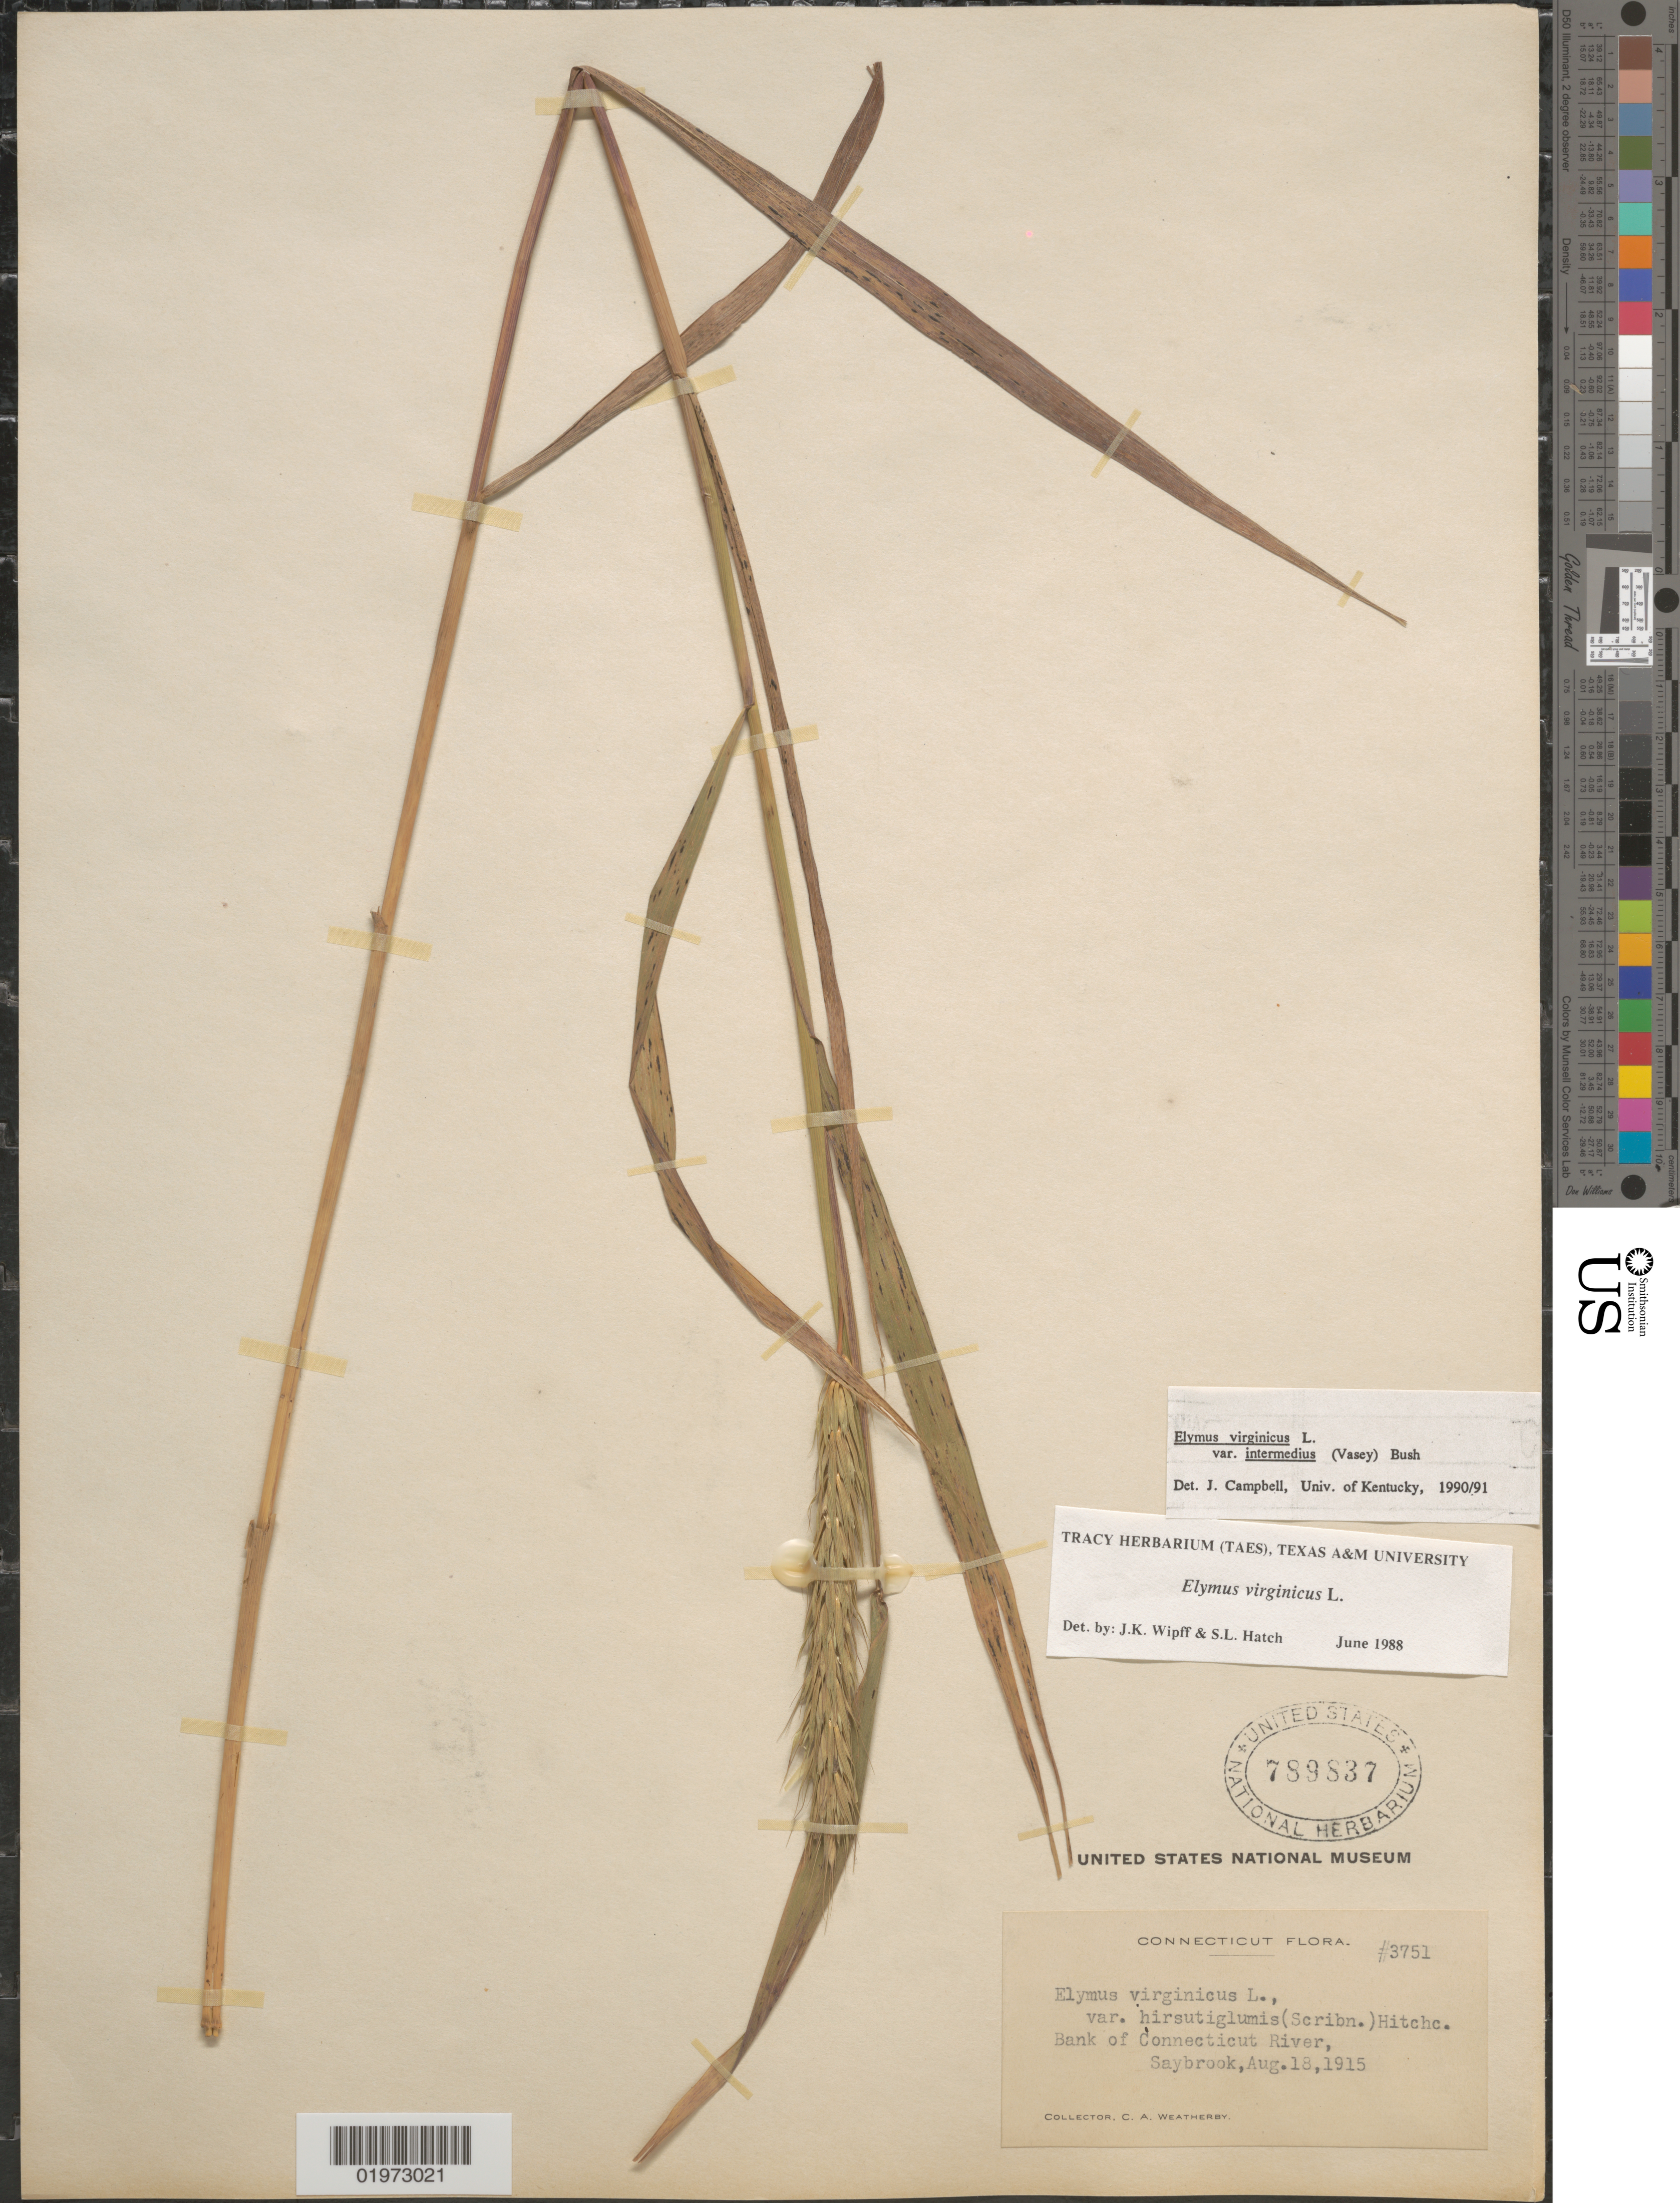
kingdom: Plantae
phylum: Tracheophyta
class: Liliopsida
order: Poales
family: Poaceae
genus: Elymus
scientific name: Elymus virginicus var. intermedius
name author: L.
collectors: C. A. Weatherby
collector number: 3751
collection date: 1915-08-18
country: United States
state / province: Connecticut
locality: Bank of Connecticut River, Saybrook.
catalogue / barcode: US 789837